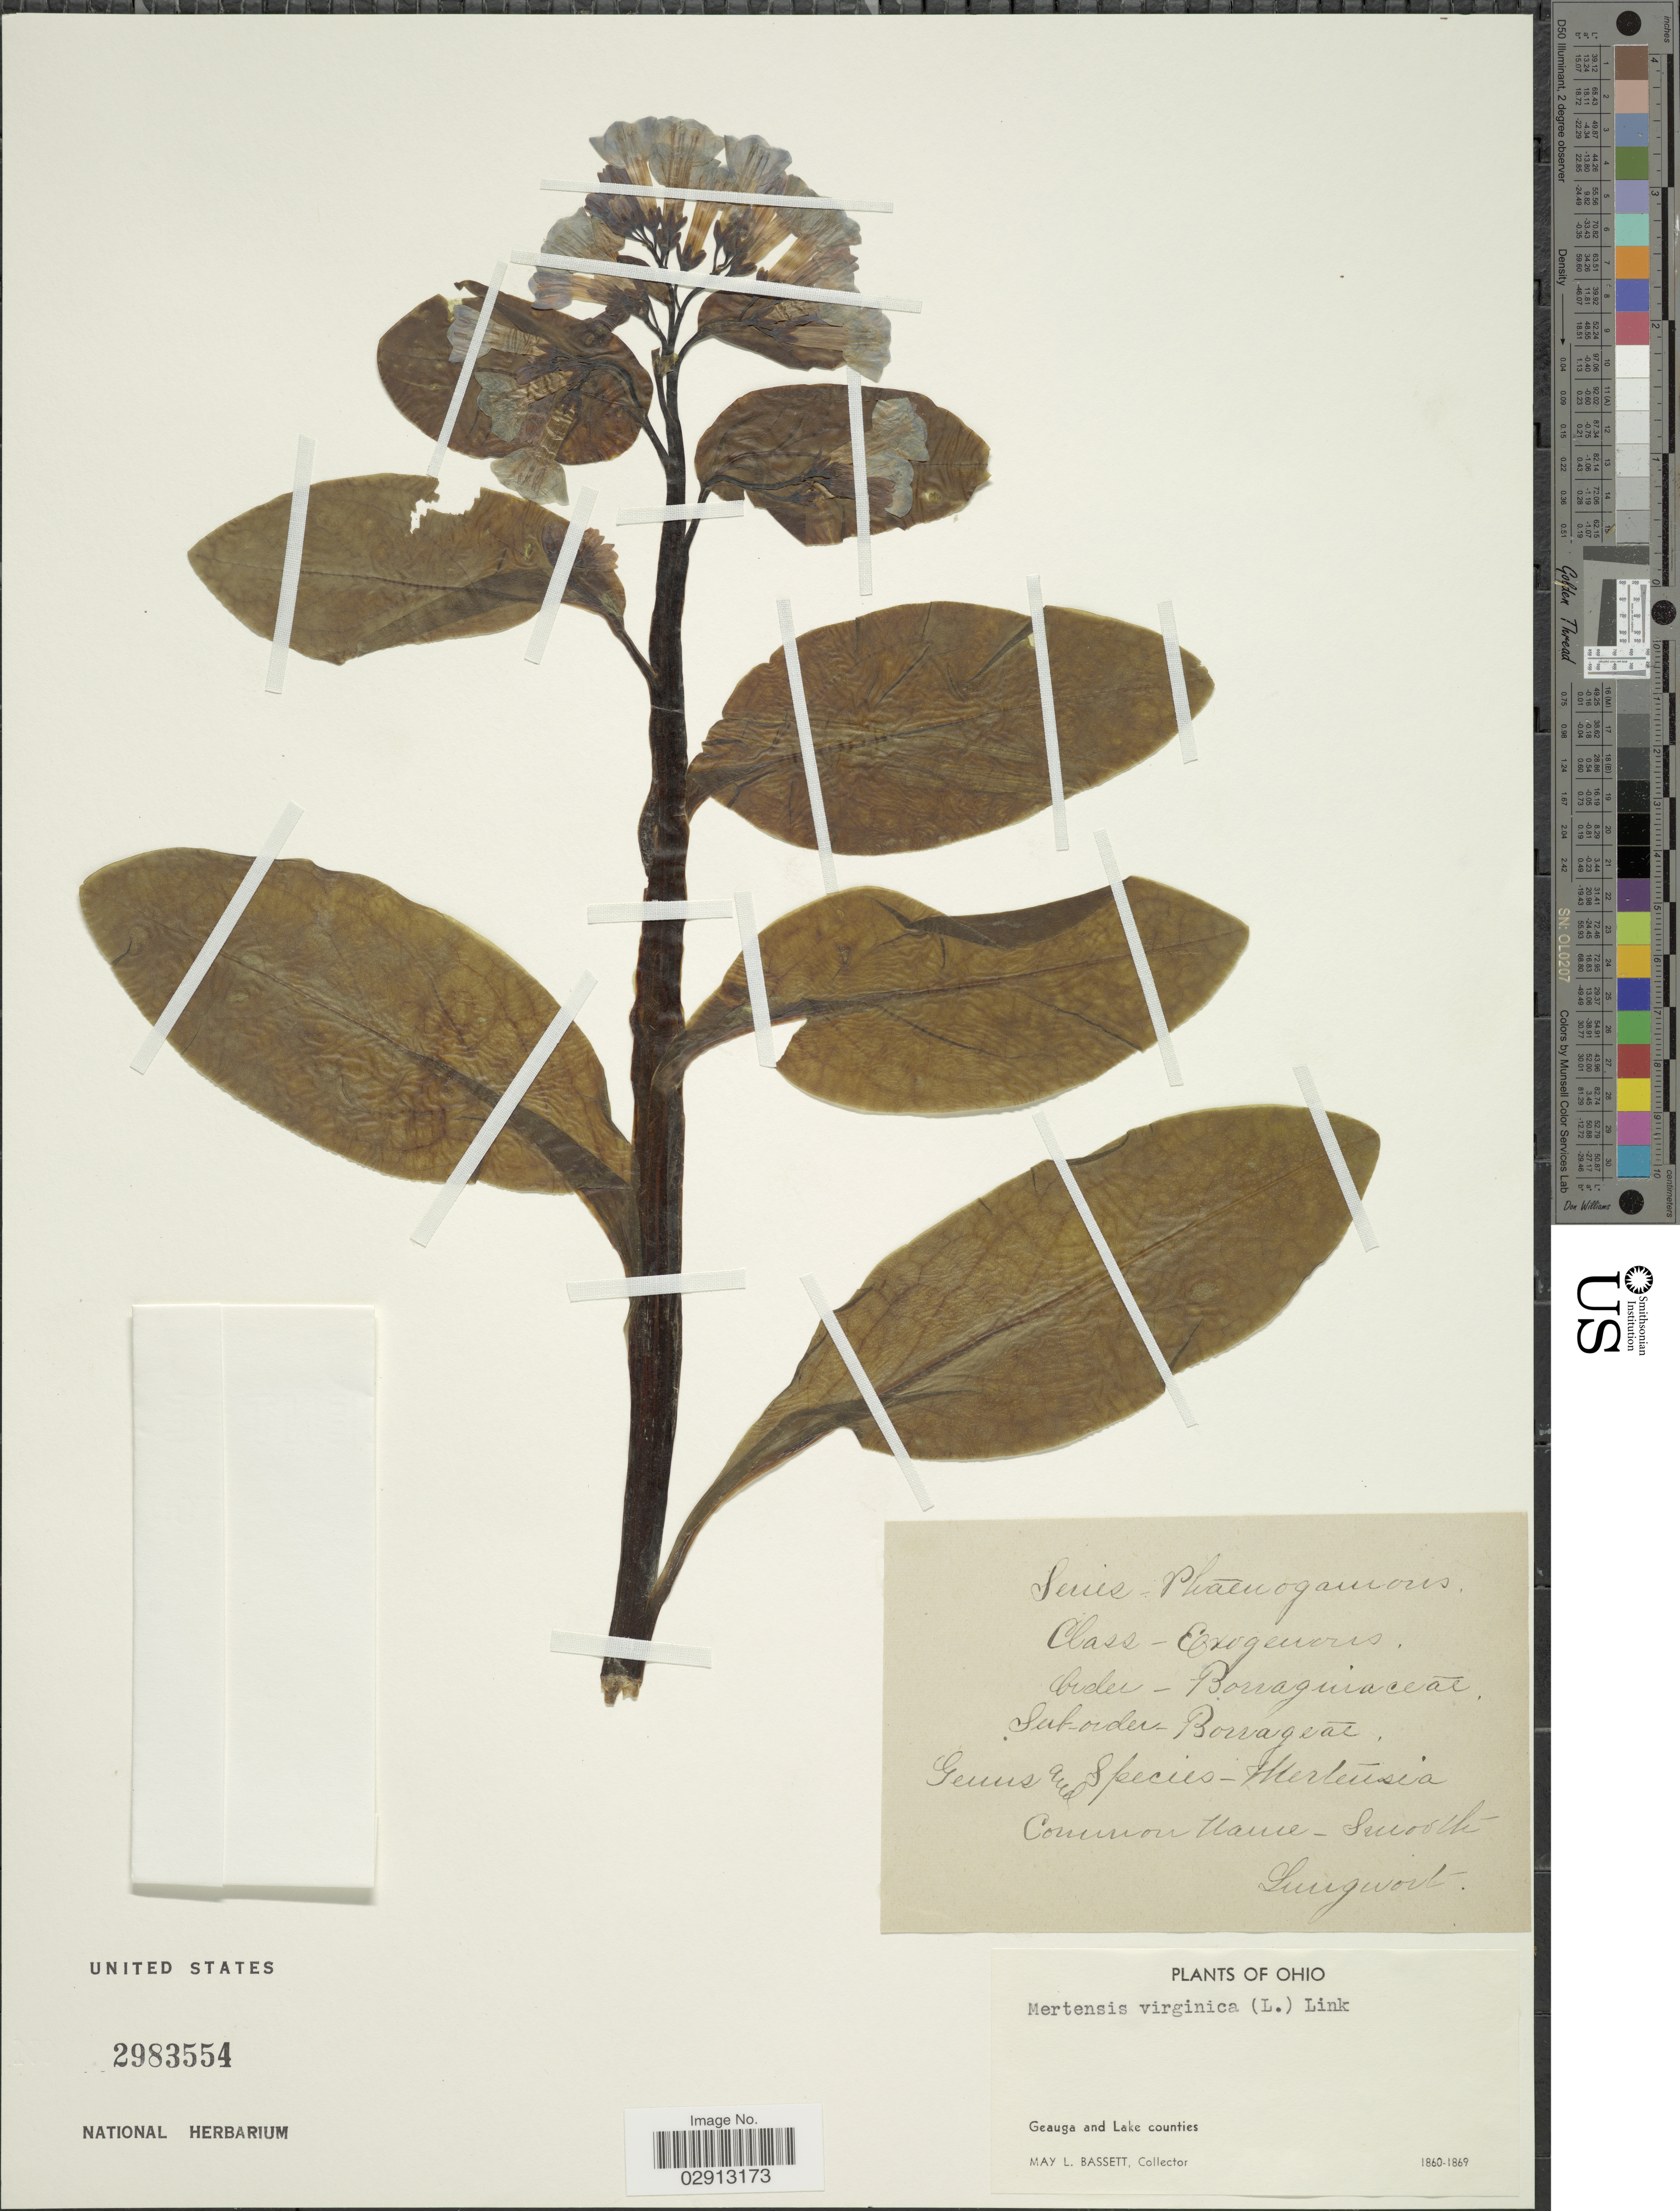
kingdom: Plantae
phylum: Tracheophyta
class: Magnoliopsida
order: Boraginales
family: Boraginaceae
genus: Mertensia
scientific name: Mertensia virginica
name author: (L.) Pers. ex Link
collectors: M. L. Bassett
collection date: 1860/1869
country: United States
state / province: Ohio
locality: Geauga and Lake counties.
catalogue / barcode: US 2983554